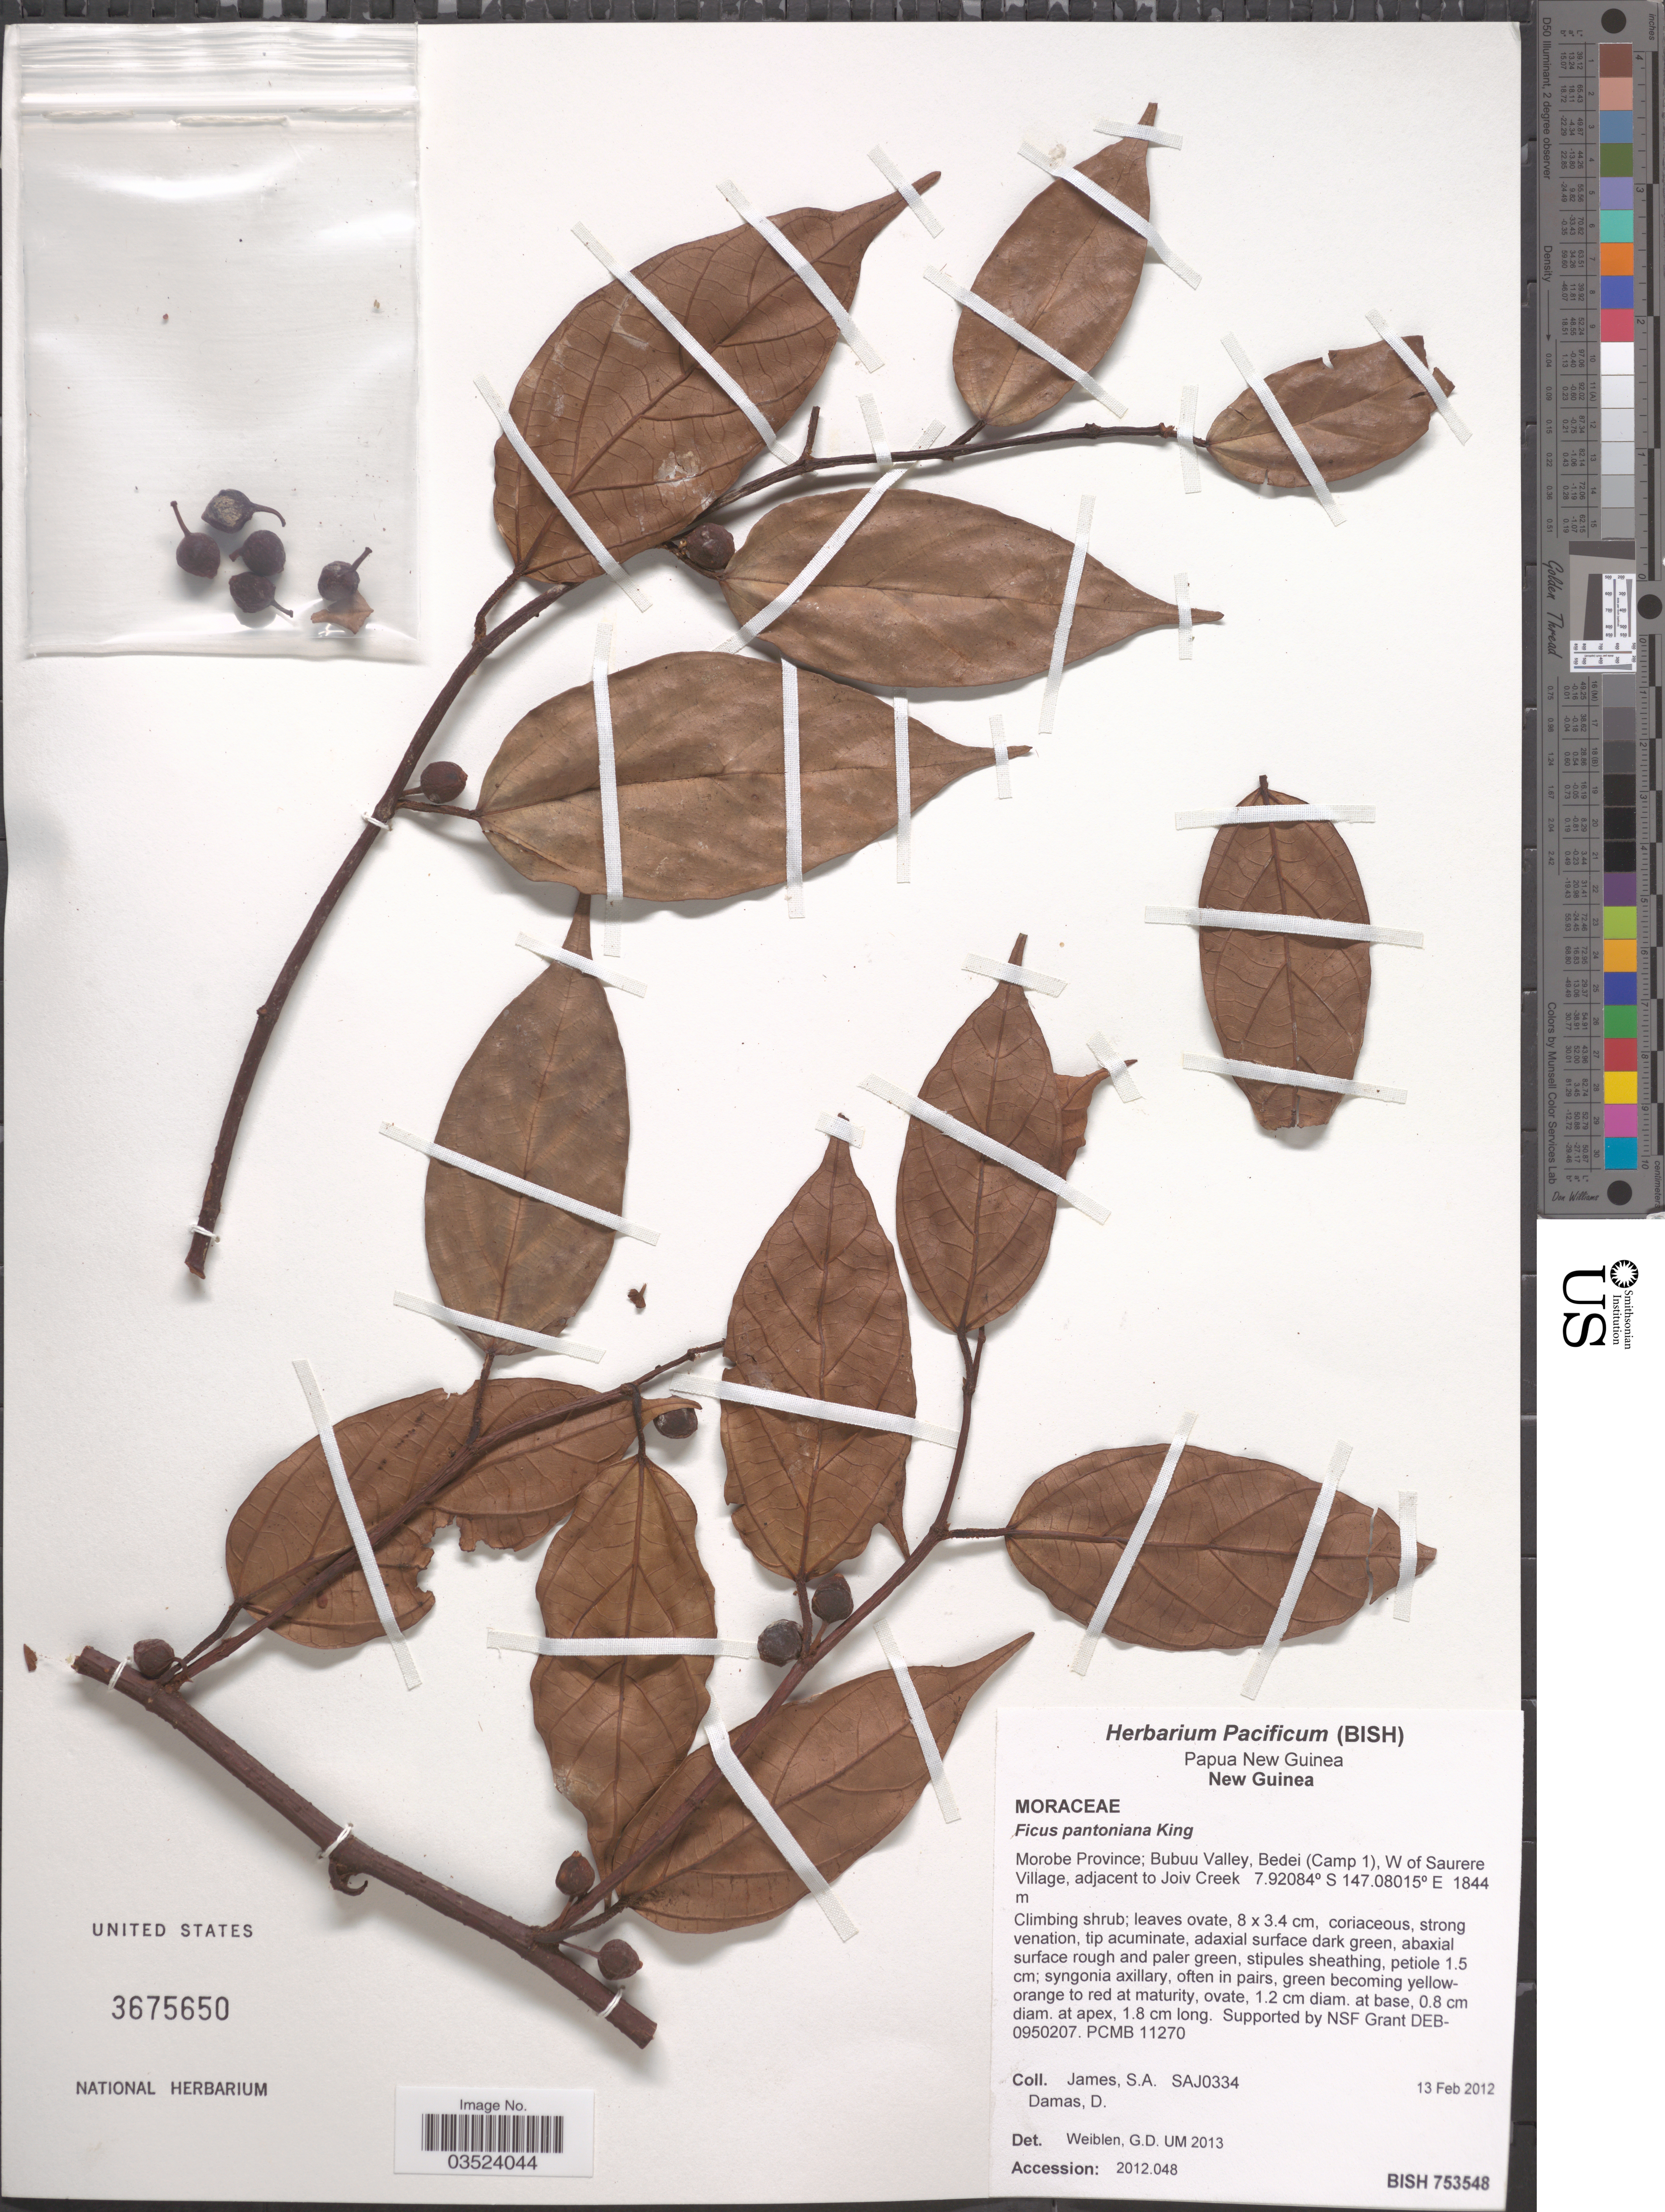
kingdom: Plantae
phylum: Tracheophyta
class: Magnoliopsida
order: Rosales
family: Moraceae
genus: Ficus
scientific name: Ficus pantoniana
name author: King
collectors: S. James & D. Damas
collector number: SAJ0334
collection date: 2012-02-13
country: Papua New Guinea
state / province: Morobe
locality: Bubuu Valley, Bebei (Camp 1), W of Saurere Village, adjacent of Joiv Creek. New Guinea.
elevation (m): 1844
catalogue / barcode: US 3675650